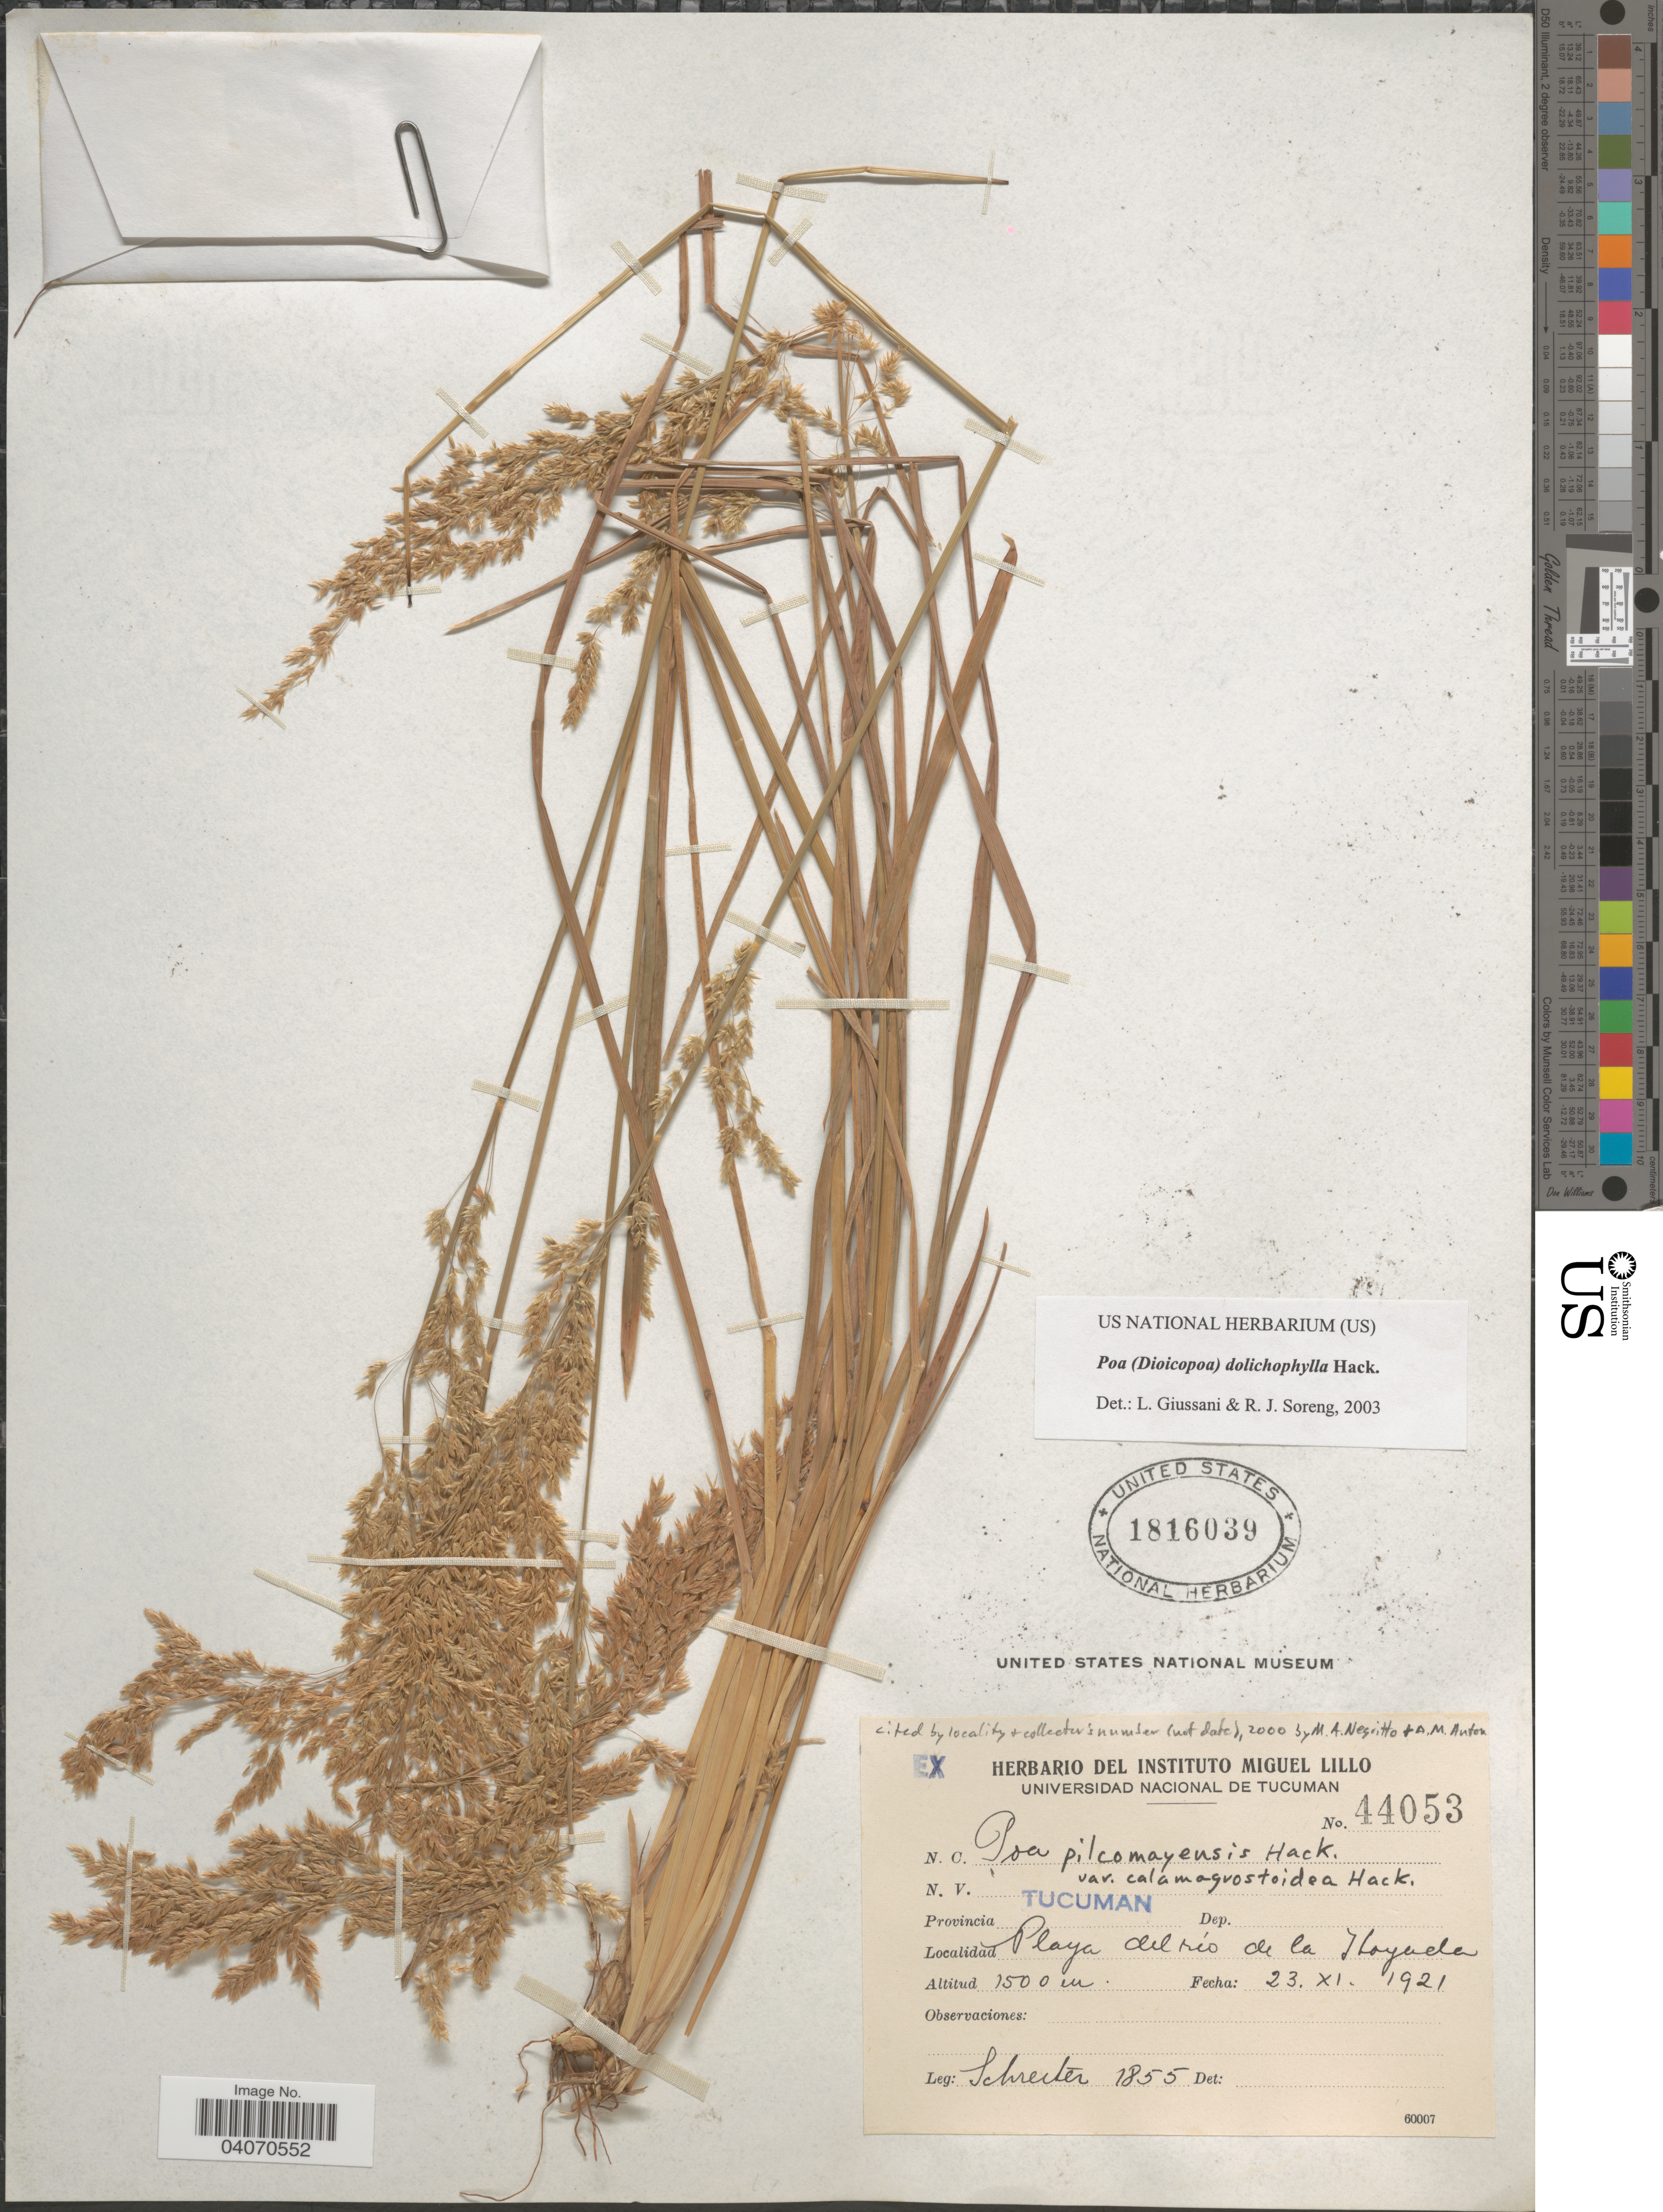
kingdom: Plantae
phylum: Tracheophyta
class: Liliopsida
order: Poales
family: Poaceae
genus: Poa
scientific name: Poa dolichophylla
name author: Hack.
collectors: -. Schreiter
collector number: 1855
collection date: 1921-11-23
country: Argentina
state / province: Tucuman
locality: Playa del río de la Hoyada.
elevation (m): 1500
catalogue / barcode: US 1816039